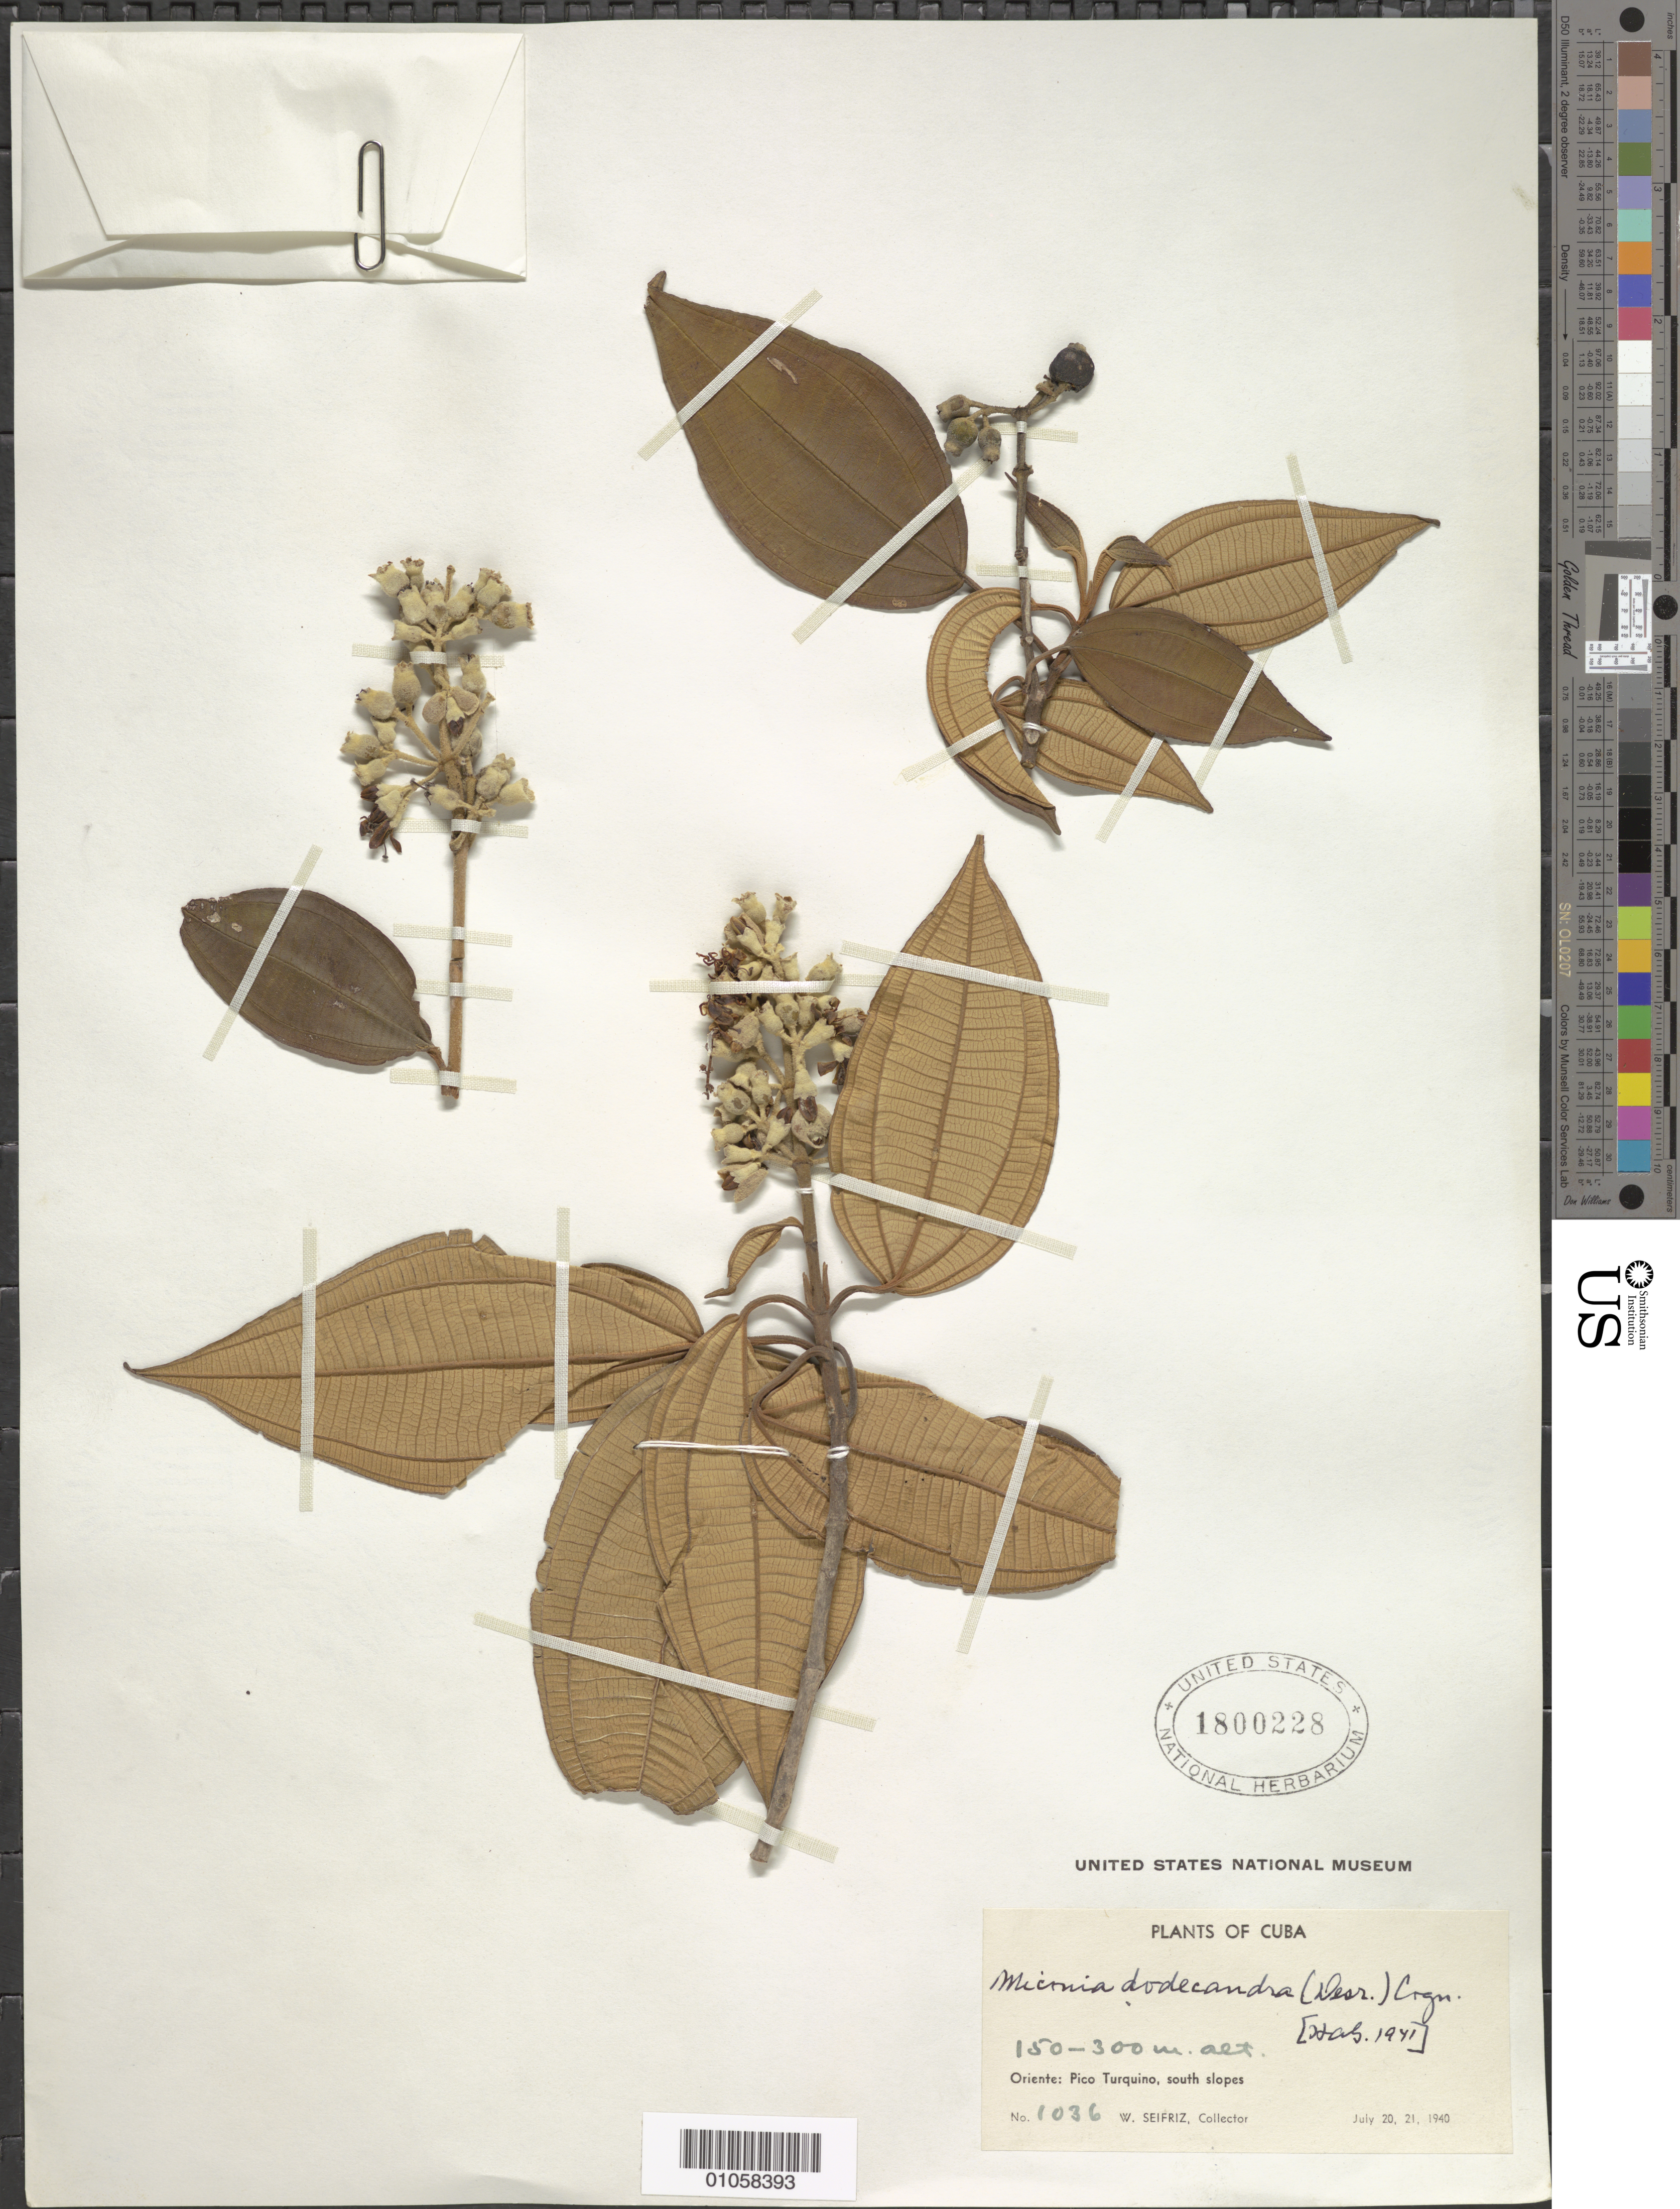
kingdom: Plantae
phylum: Tracheophyta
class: Magnoliopsida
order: Myrtales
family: Melastomataceae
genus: Miconia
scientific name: Miconia dodecandra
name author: Cogn.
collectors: W. Seifriz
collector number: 1036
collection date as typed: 20 Jul 1940 and 21 Jul 1940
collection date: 1940-07-20,1940-07-21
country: Cuba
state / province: Oriente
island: Cuba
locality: Pico Turquino, S slopes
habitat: South slopes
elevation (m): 150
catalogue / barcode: US 1800228